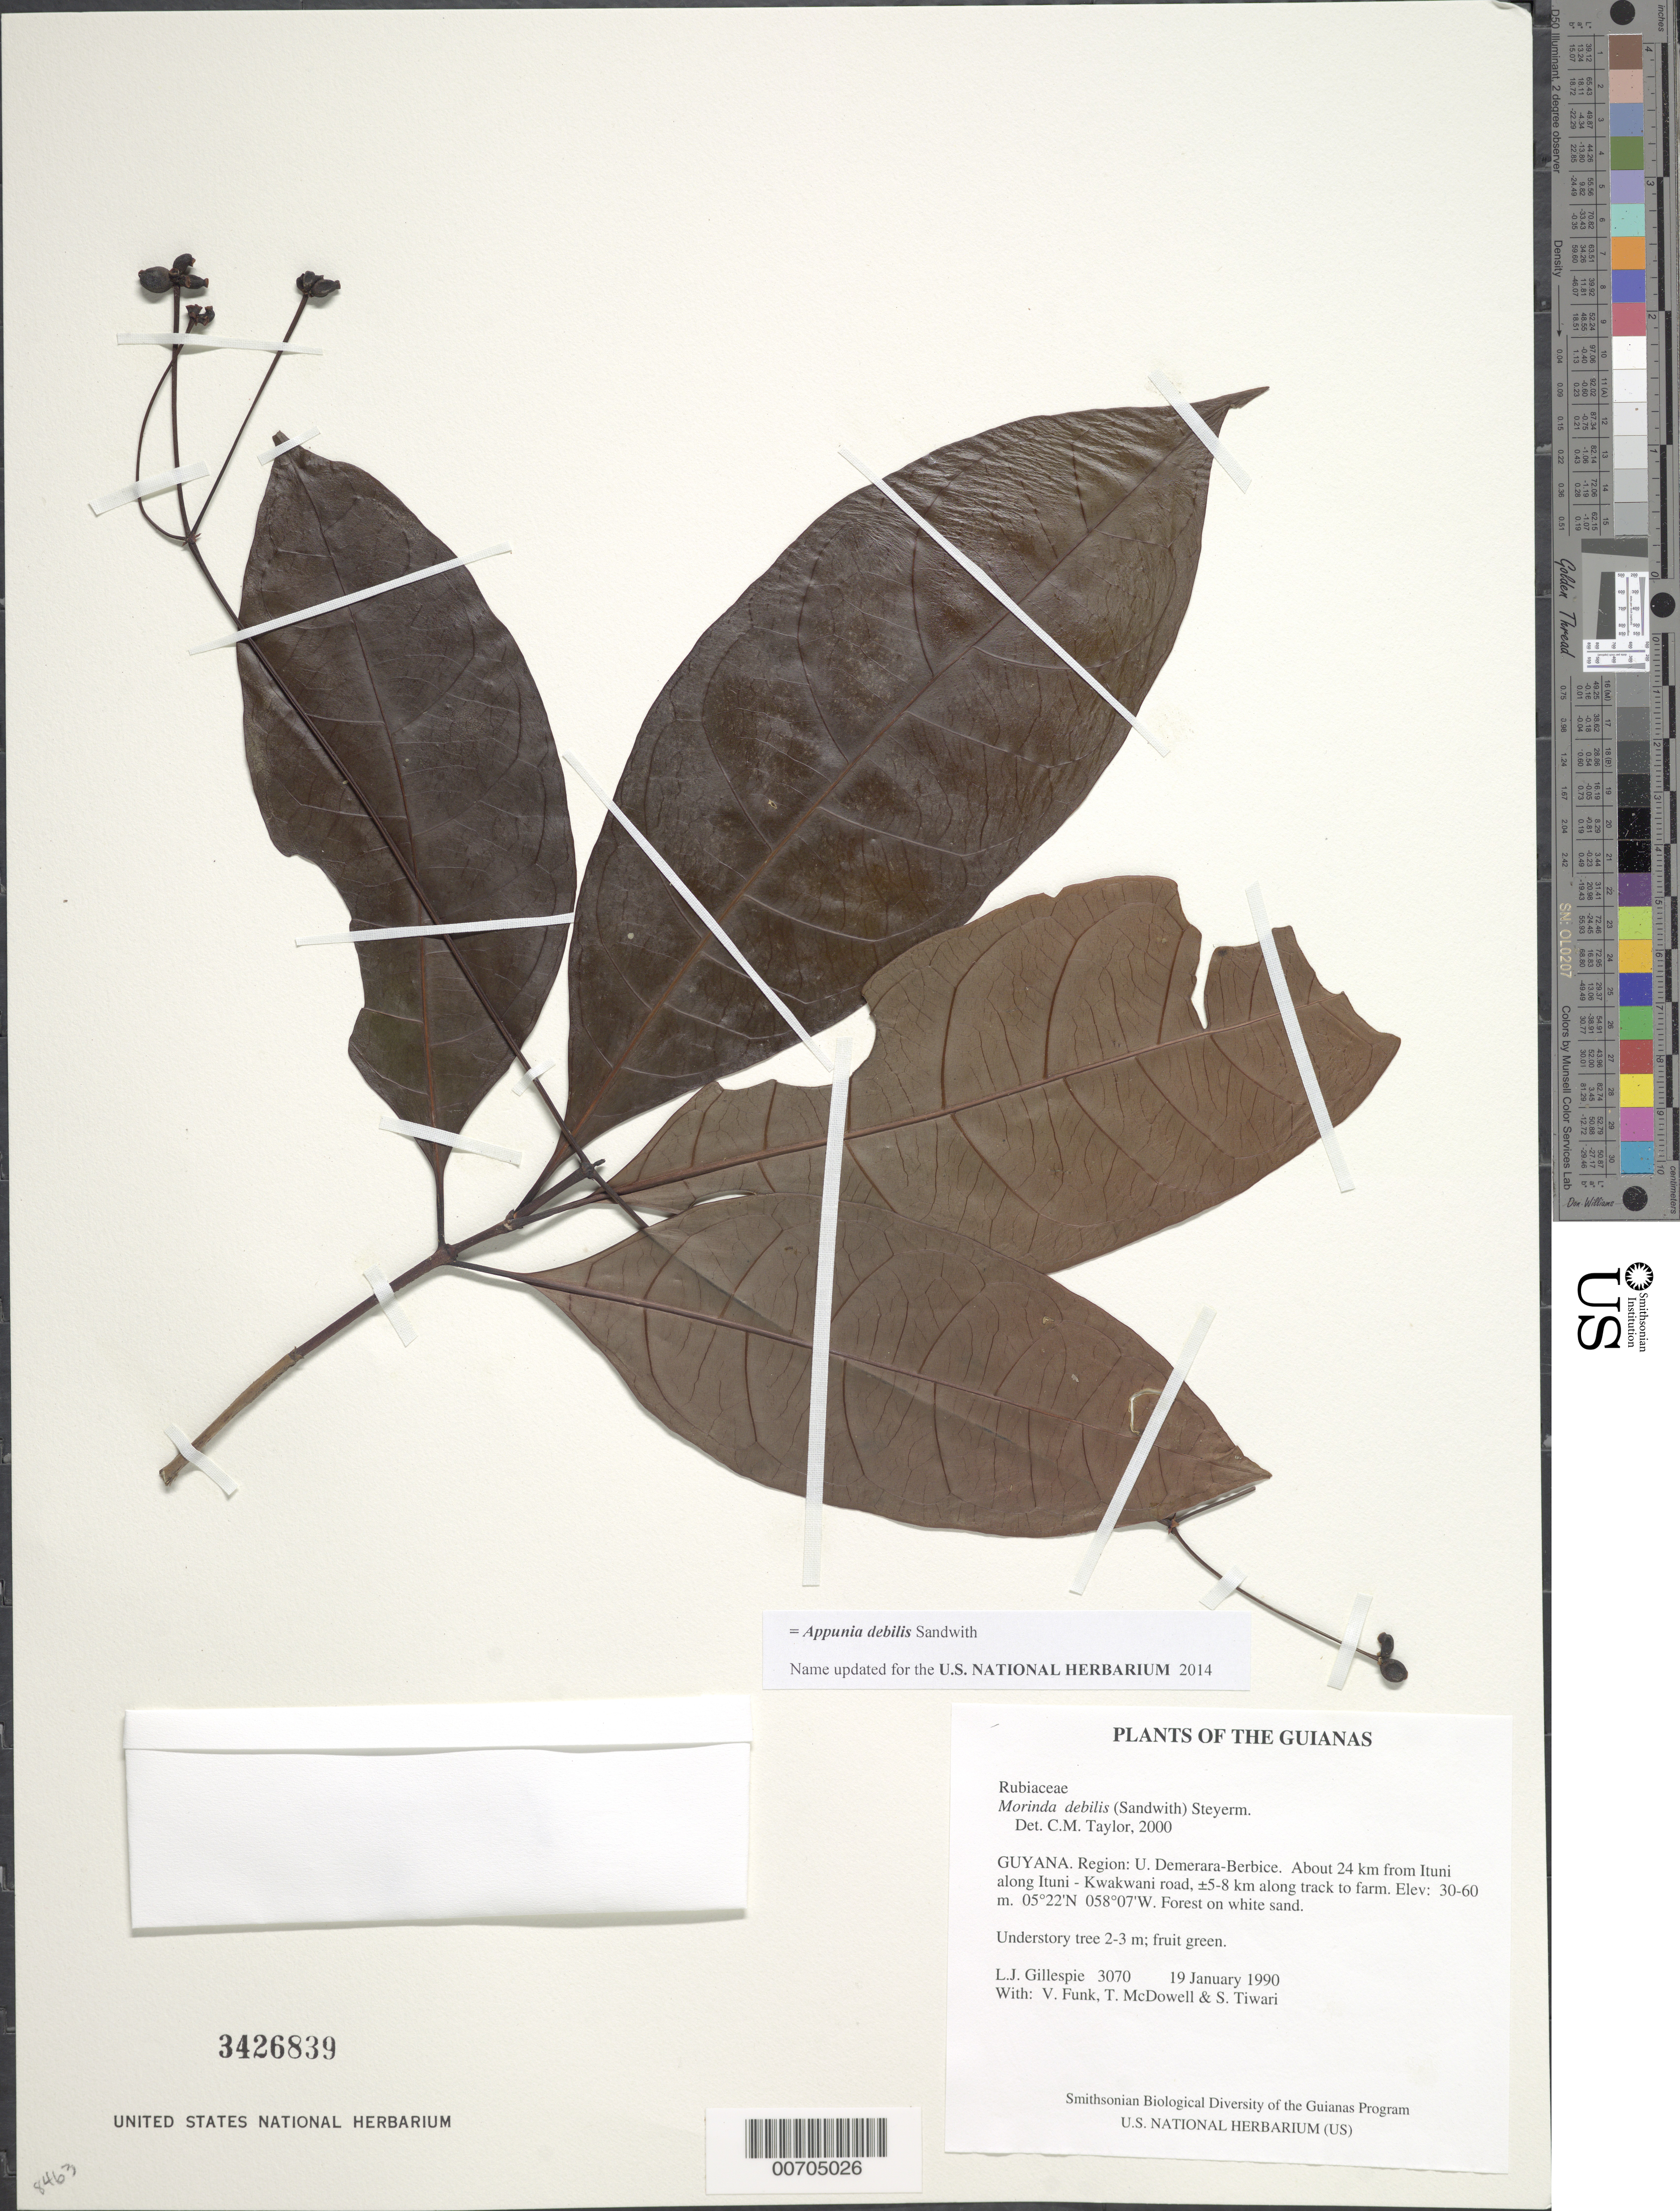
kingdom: Plantae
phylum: Tracheophyta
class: Magnoliopsida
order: Gentianales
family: Rubiaceae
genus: Appunia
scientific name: Appunia debilis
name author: Sandwith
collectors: L. J. Gillespie, V. Funk, T. McDowell & S. Tiwari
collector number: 3070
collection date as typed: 19 January 1990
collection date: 1990-01-19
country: Guyana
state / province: U. Demerara-Berbice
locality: About 24 km from Ituni along Ituni - Kwakwani road, ±5-8 km along track to farm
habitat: Forest on white sand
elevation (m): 30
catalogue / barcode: US 3426839